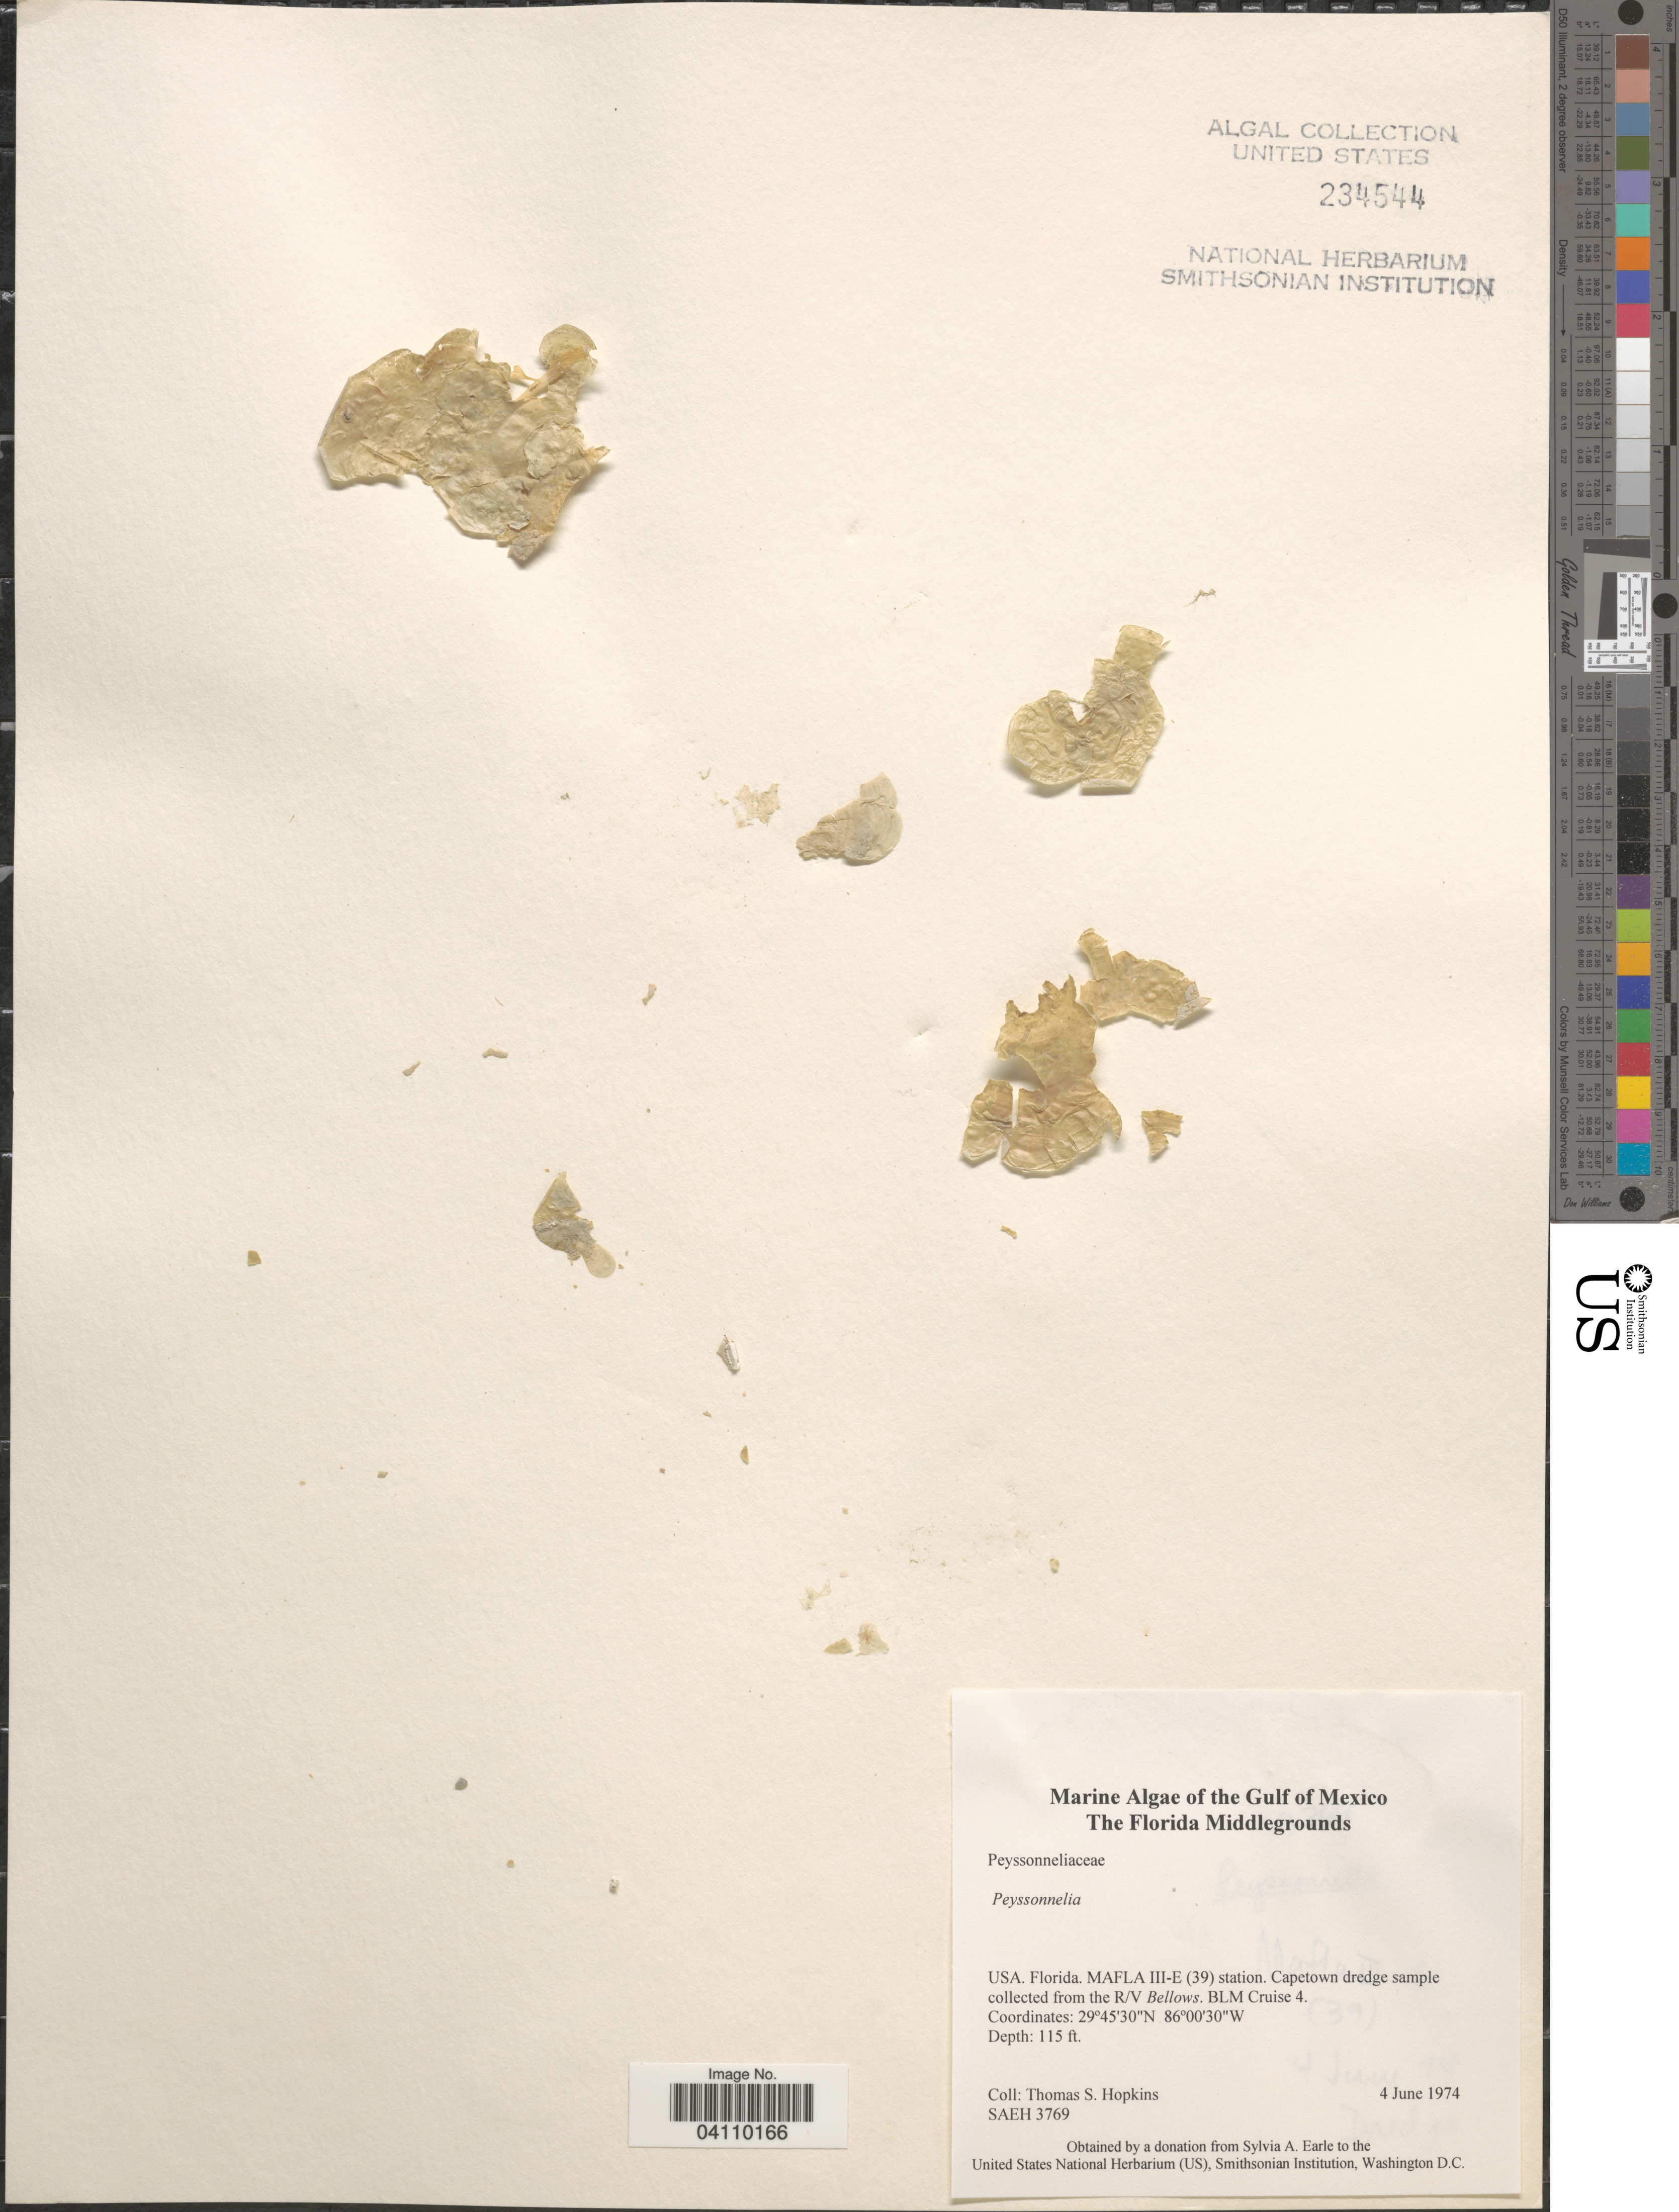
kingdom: Plantae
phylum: Rhodophyta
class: Florideophyceae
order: Peyssonneliales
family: Peyssonneliaceae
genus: Peyssonnelia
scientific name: Peyssonnelia sp.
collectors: T. Hopkins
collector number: SAEH3769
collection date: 1974-06-04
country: United States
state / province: Florida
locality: The Gulf of Mexico. The Florida Middlegrounds. MAFLA III-E (39) station. Capetown dredge sample collected from the R/V Bellows. BLM Cruise 4.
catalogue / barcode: US 234544